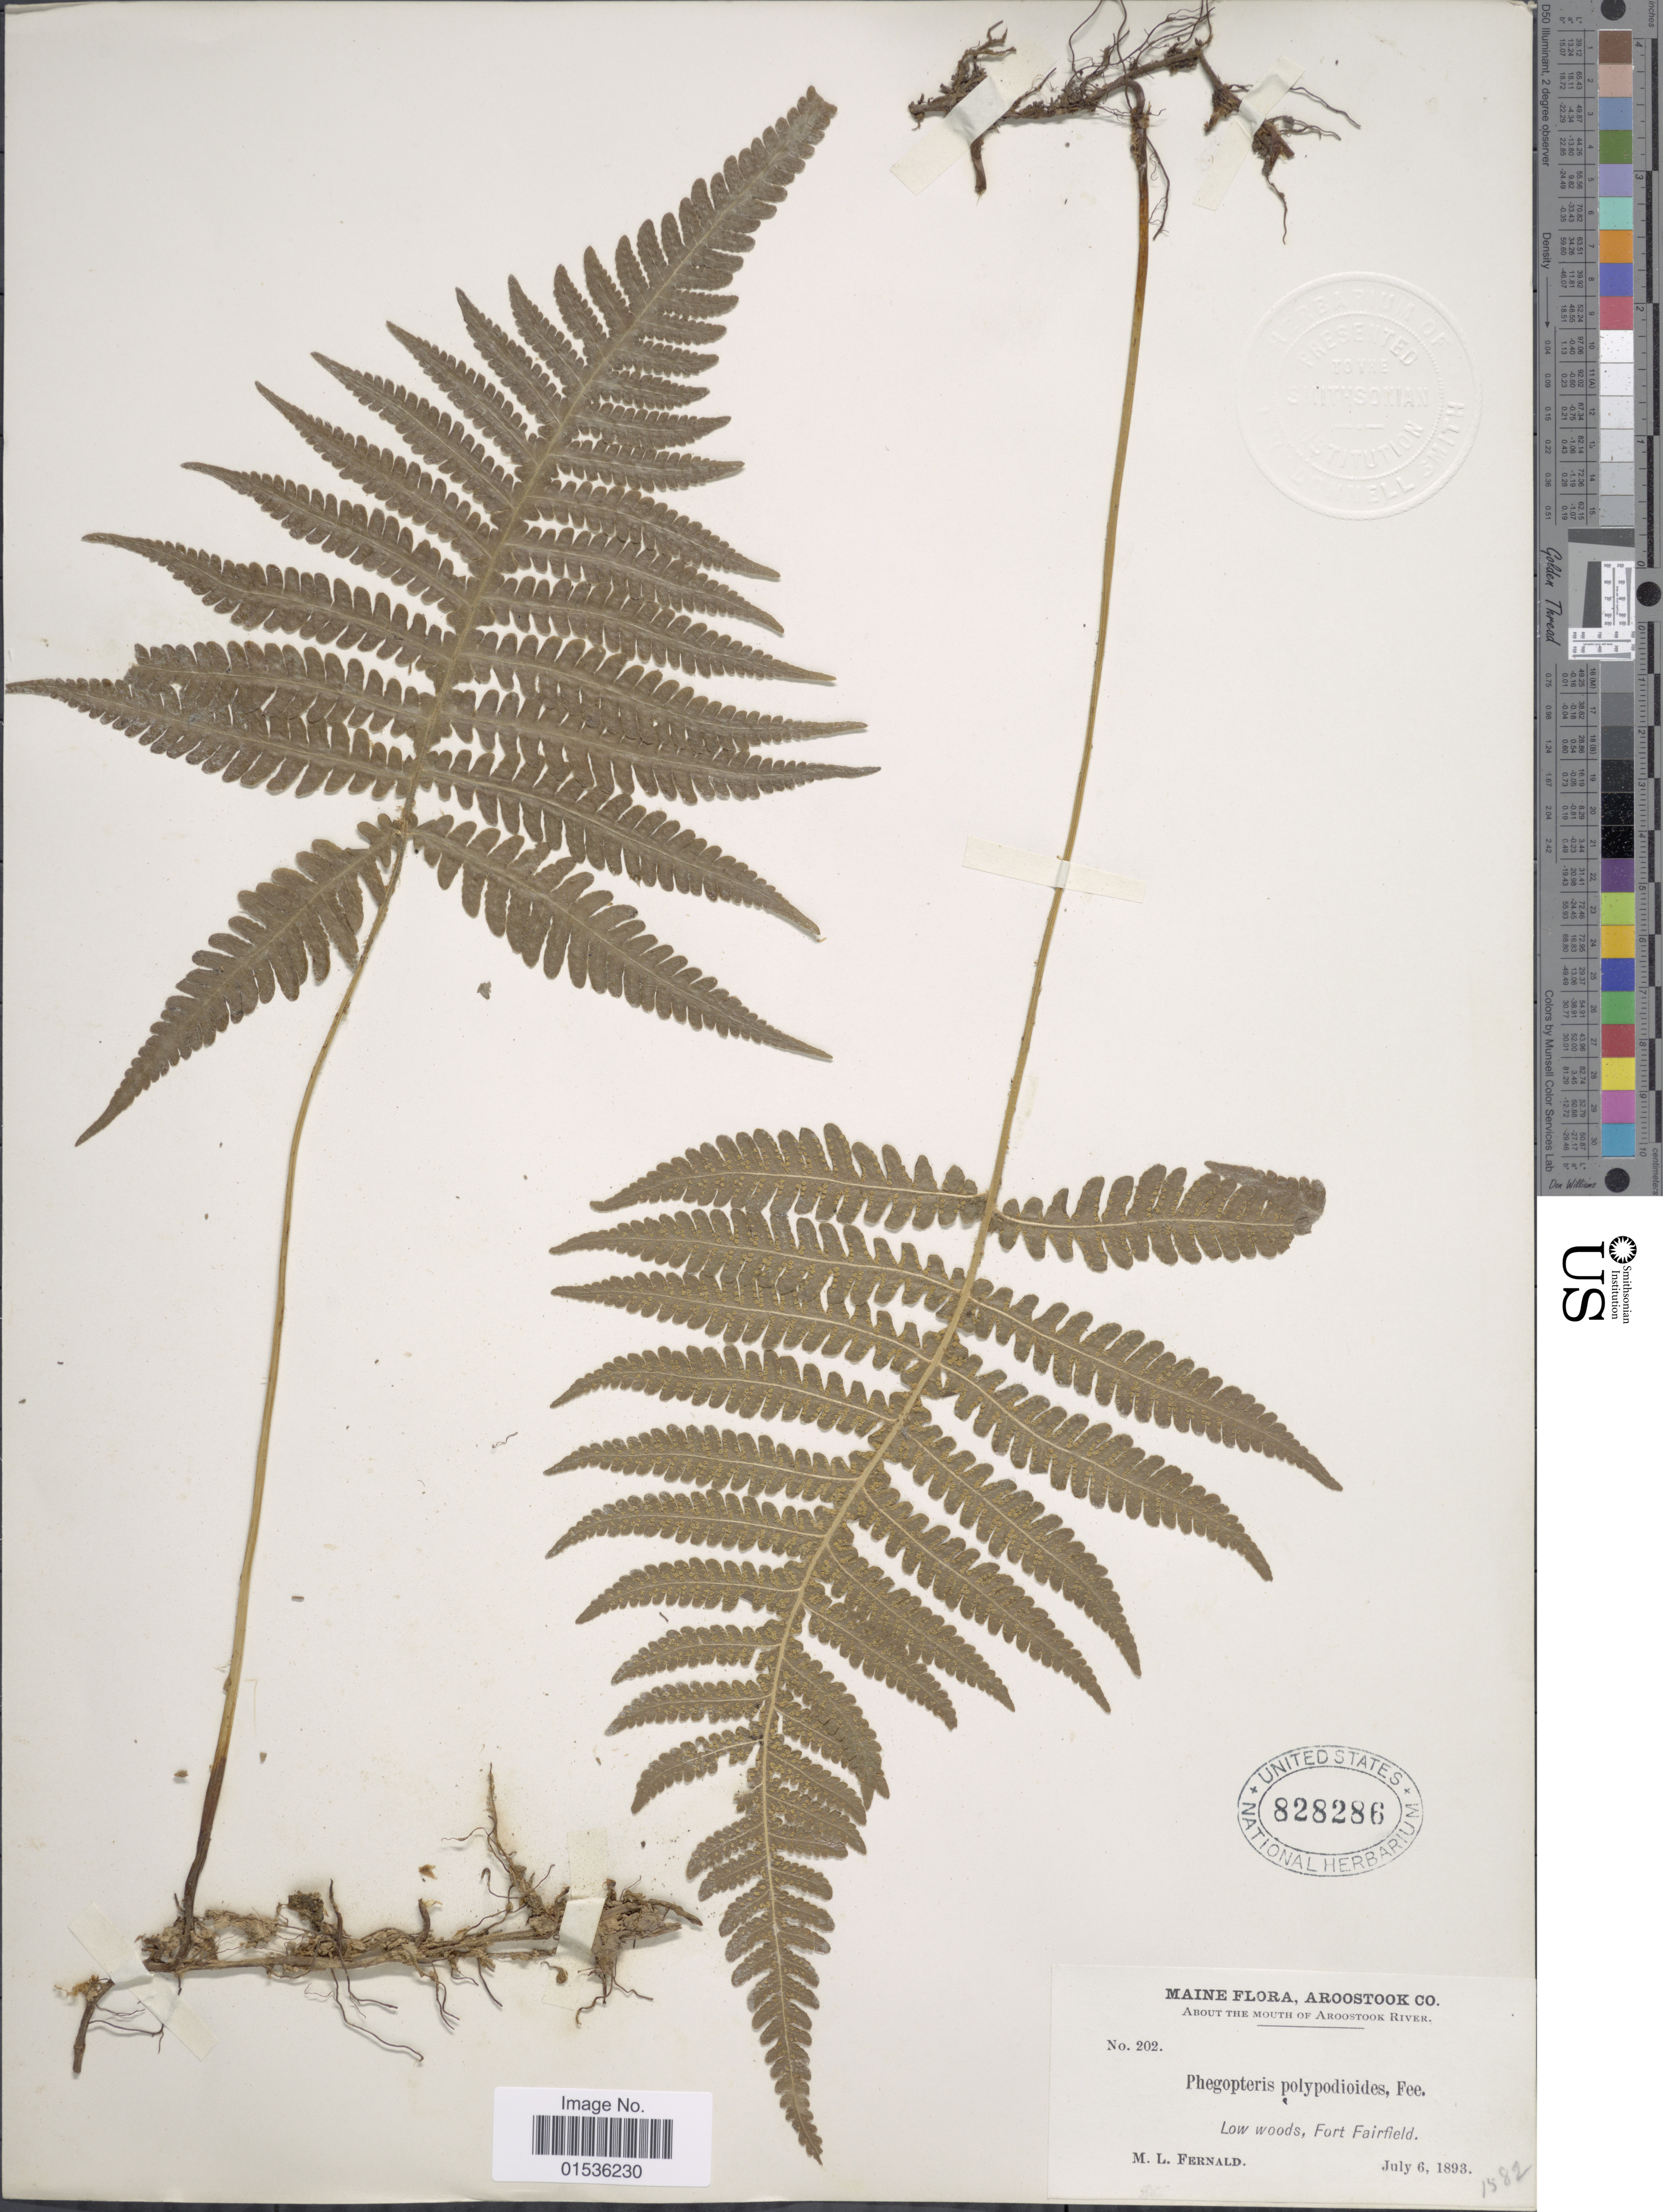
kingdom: Plantae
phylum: Tracheophyta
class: Polypodiopsida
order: Polypodiales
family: Thelypteridaceae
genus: Phegopteris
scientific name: Phegopteris connectilis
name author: (Michx.) Watt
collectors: M. L. Fernald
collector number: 202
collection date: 1893-07-06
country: United States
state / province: Maine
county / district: Aroostook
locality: Mouth of Aroostook River. Low woods, Fort Fairfield.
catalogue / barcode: US 828286